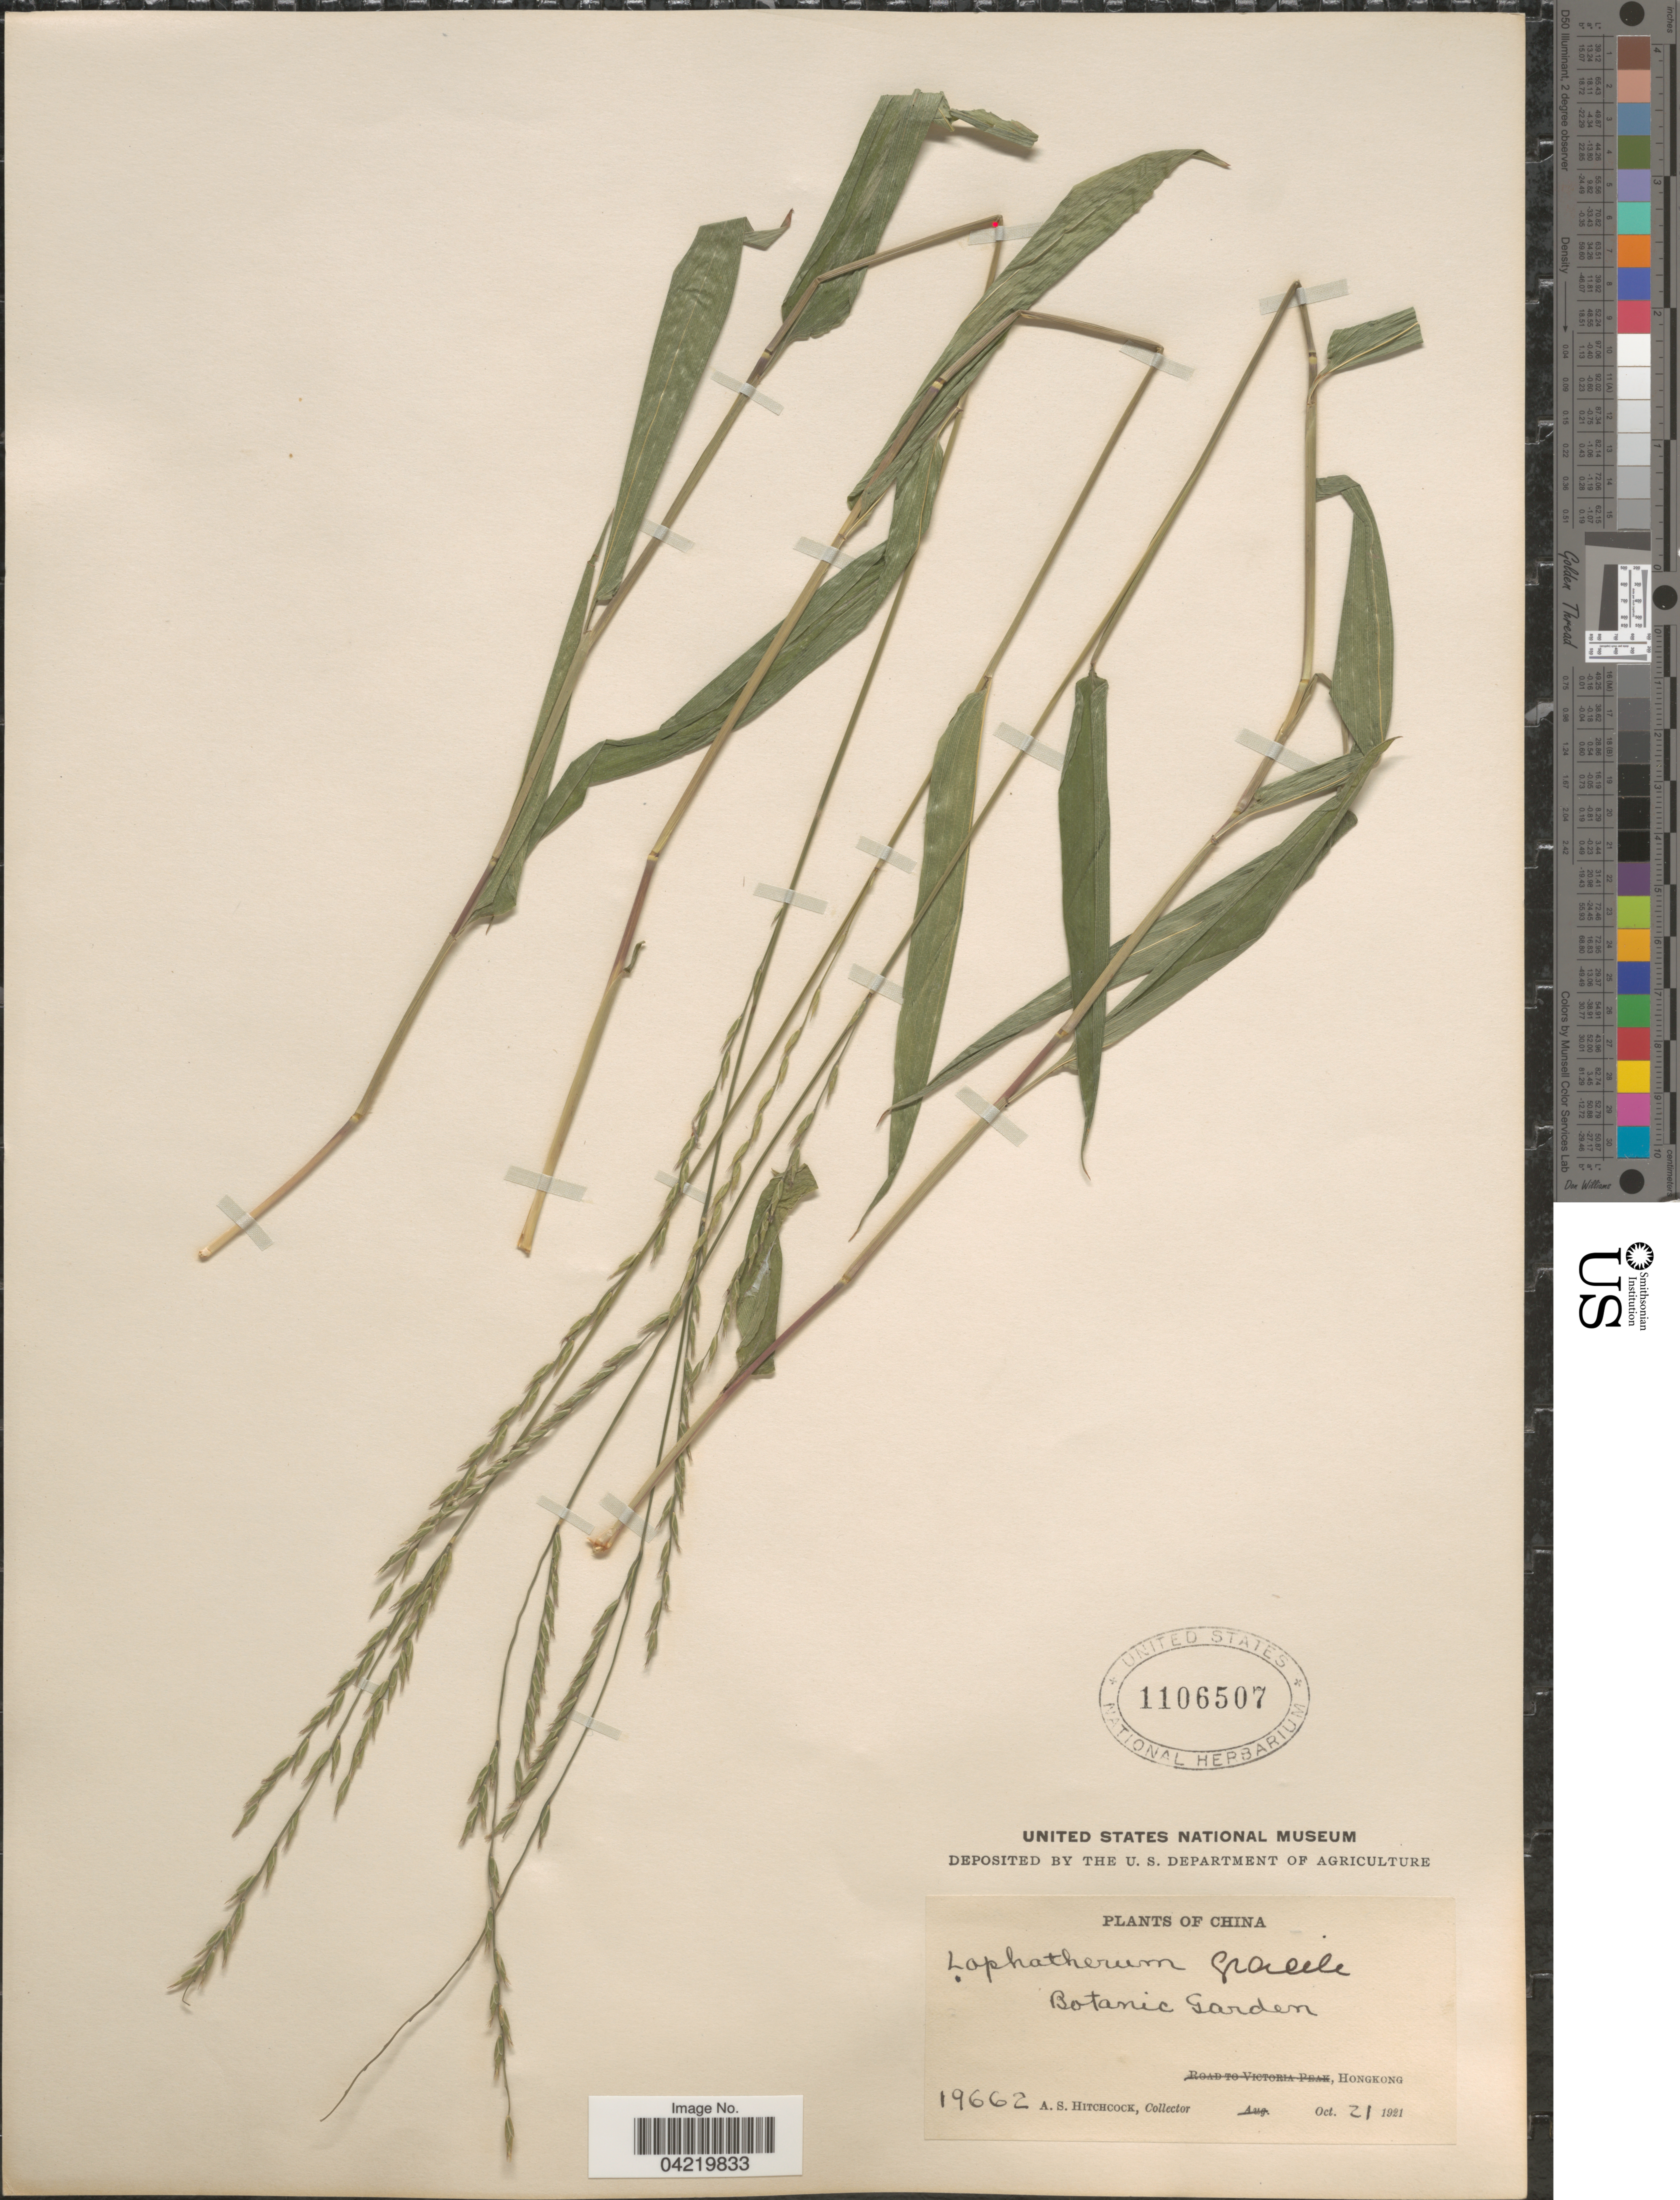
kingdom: Plantae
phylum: Tracheophyta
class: Liliopsida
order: Poales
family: Poaceae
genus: Lophatherum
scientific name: Lophatherum gracile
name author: Brongn.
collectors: A. S. Hitchcock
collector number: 19662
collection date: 1921-10-21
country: China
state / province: Hong Kong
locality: Botanic Garden.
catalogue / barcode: US 1106507